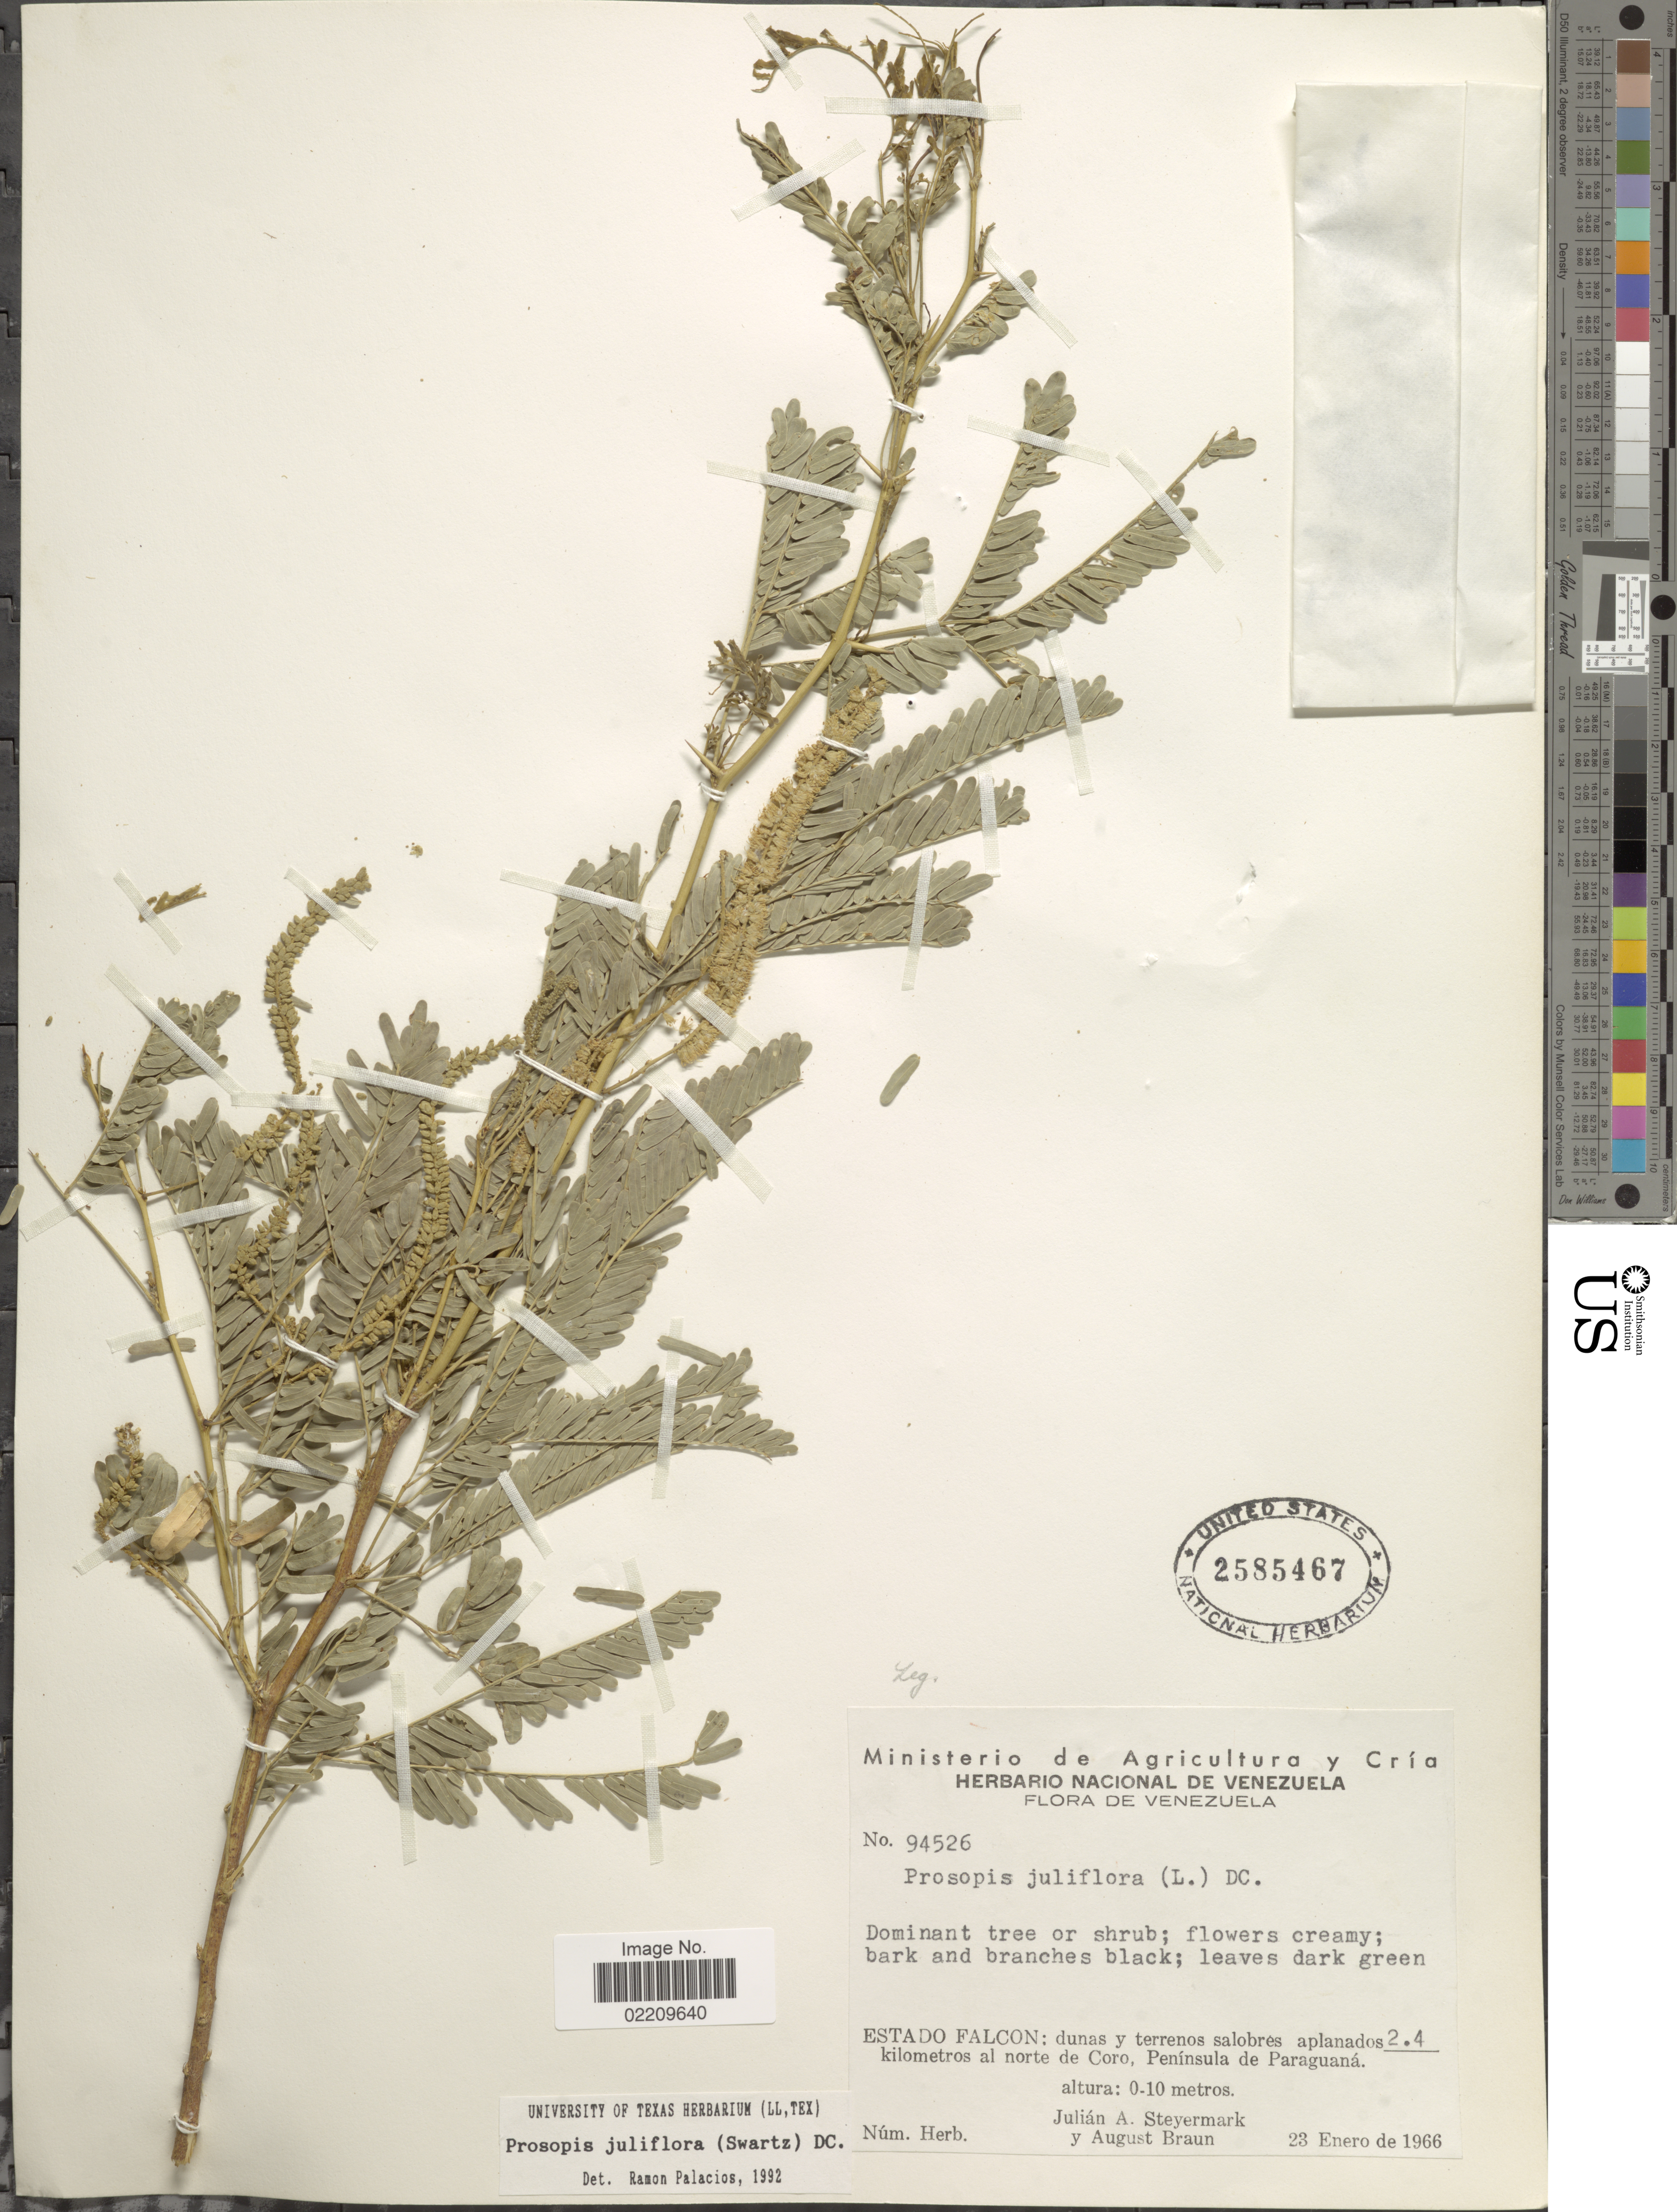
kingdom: Plantae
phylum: Tracheophyta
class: Magnoliopsida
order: Fabales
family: Fabaceae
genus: Neltuma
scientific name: Neltuma juliflora var. juliflora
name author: (Sw.) Raf.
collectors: J. Steyermark & A. Braun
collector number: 94526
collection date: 1966-01-23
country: Venezuela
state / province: Falcón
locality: Dunas y terrenos salobres aplanados 2.4 kilometros al norte de Coro, Peninsula de Paraguana.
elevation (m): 0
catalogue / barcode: US 2585467